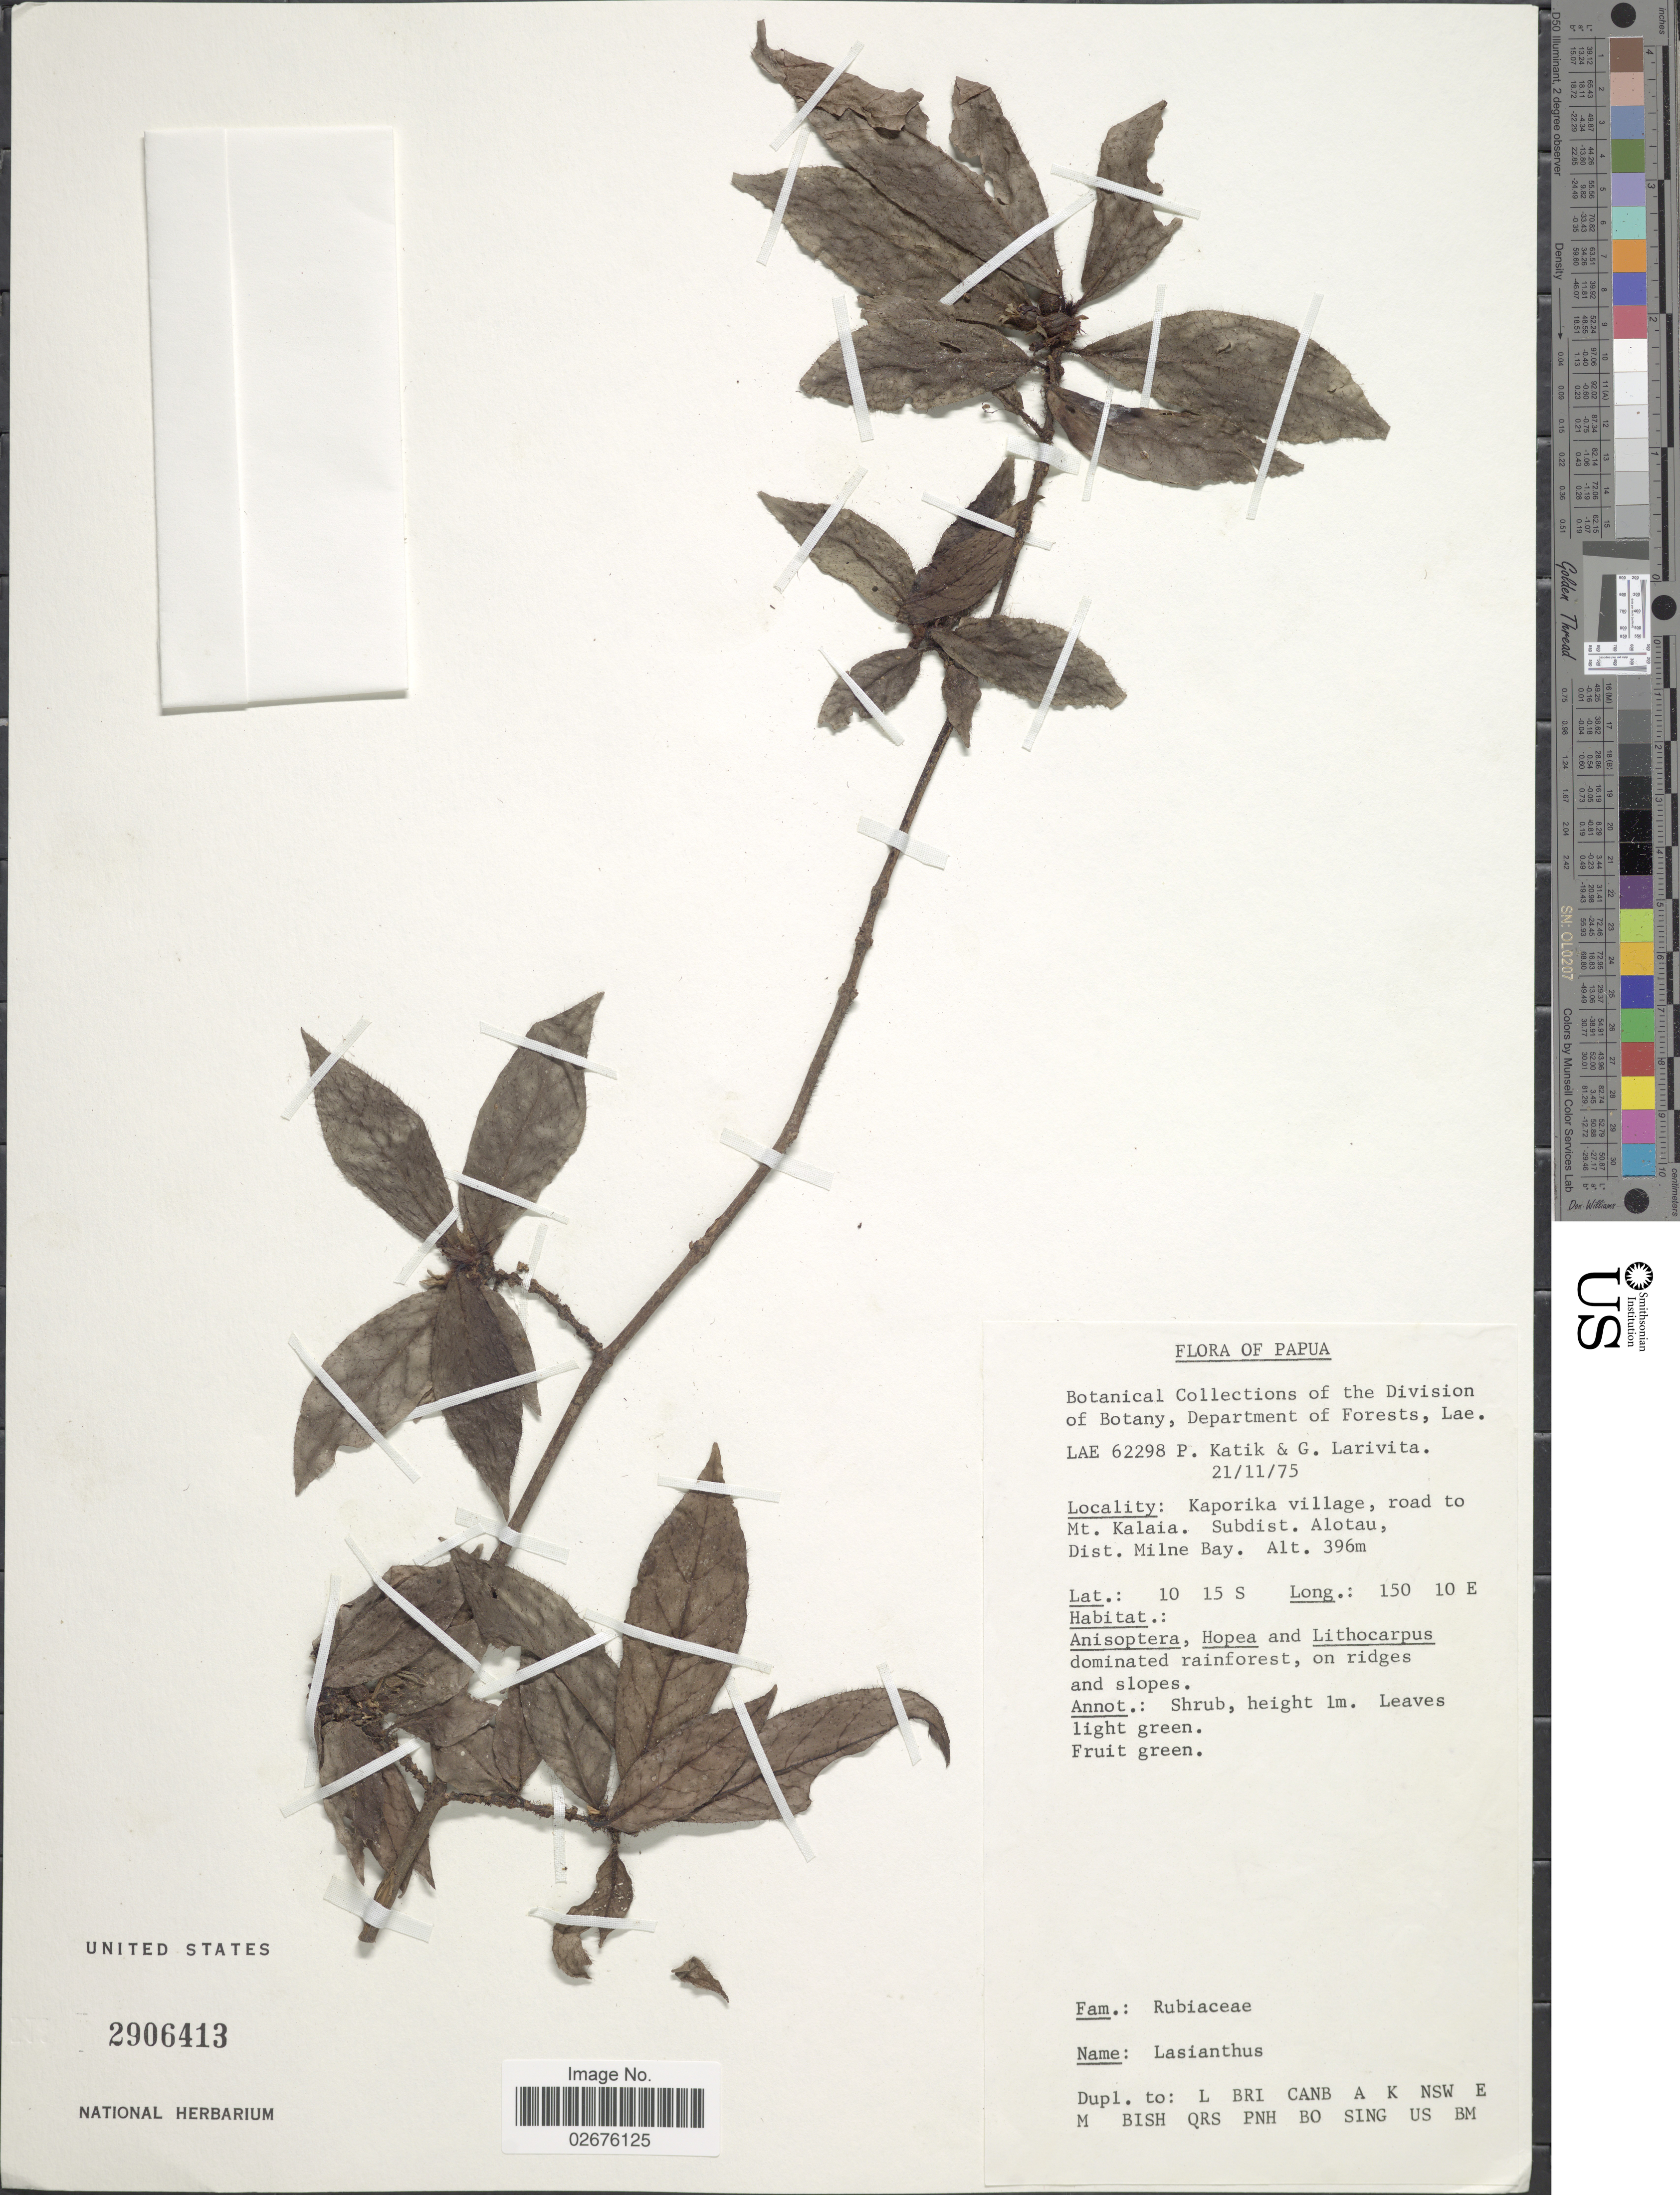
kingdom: Plantae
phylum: Tracheophyta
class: Magnoliopsida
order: Gentianales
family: Rubiaceae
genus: Lasianthus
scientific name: Lasianthus sp.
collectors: P. Katik & G. Larivita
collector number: LAE62298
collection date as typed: Transcribed d/m/y: 21/11/75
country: Papua New Guinea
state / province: Milne Bay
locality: Kaporika village, road to Mt. Kalaia. Subdist. Alotau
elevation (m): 396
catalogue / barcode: US 2906413